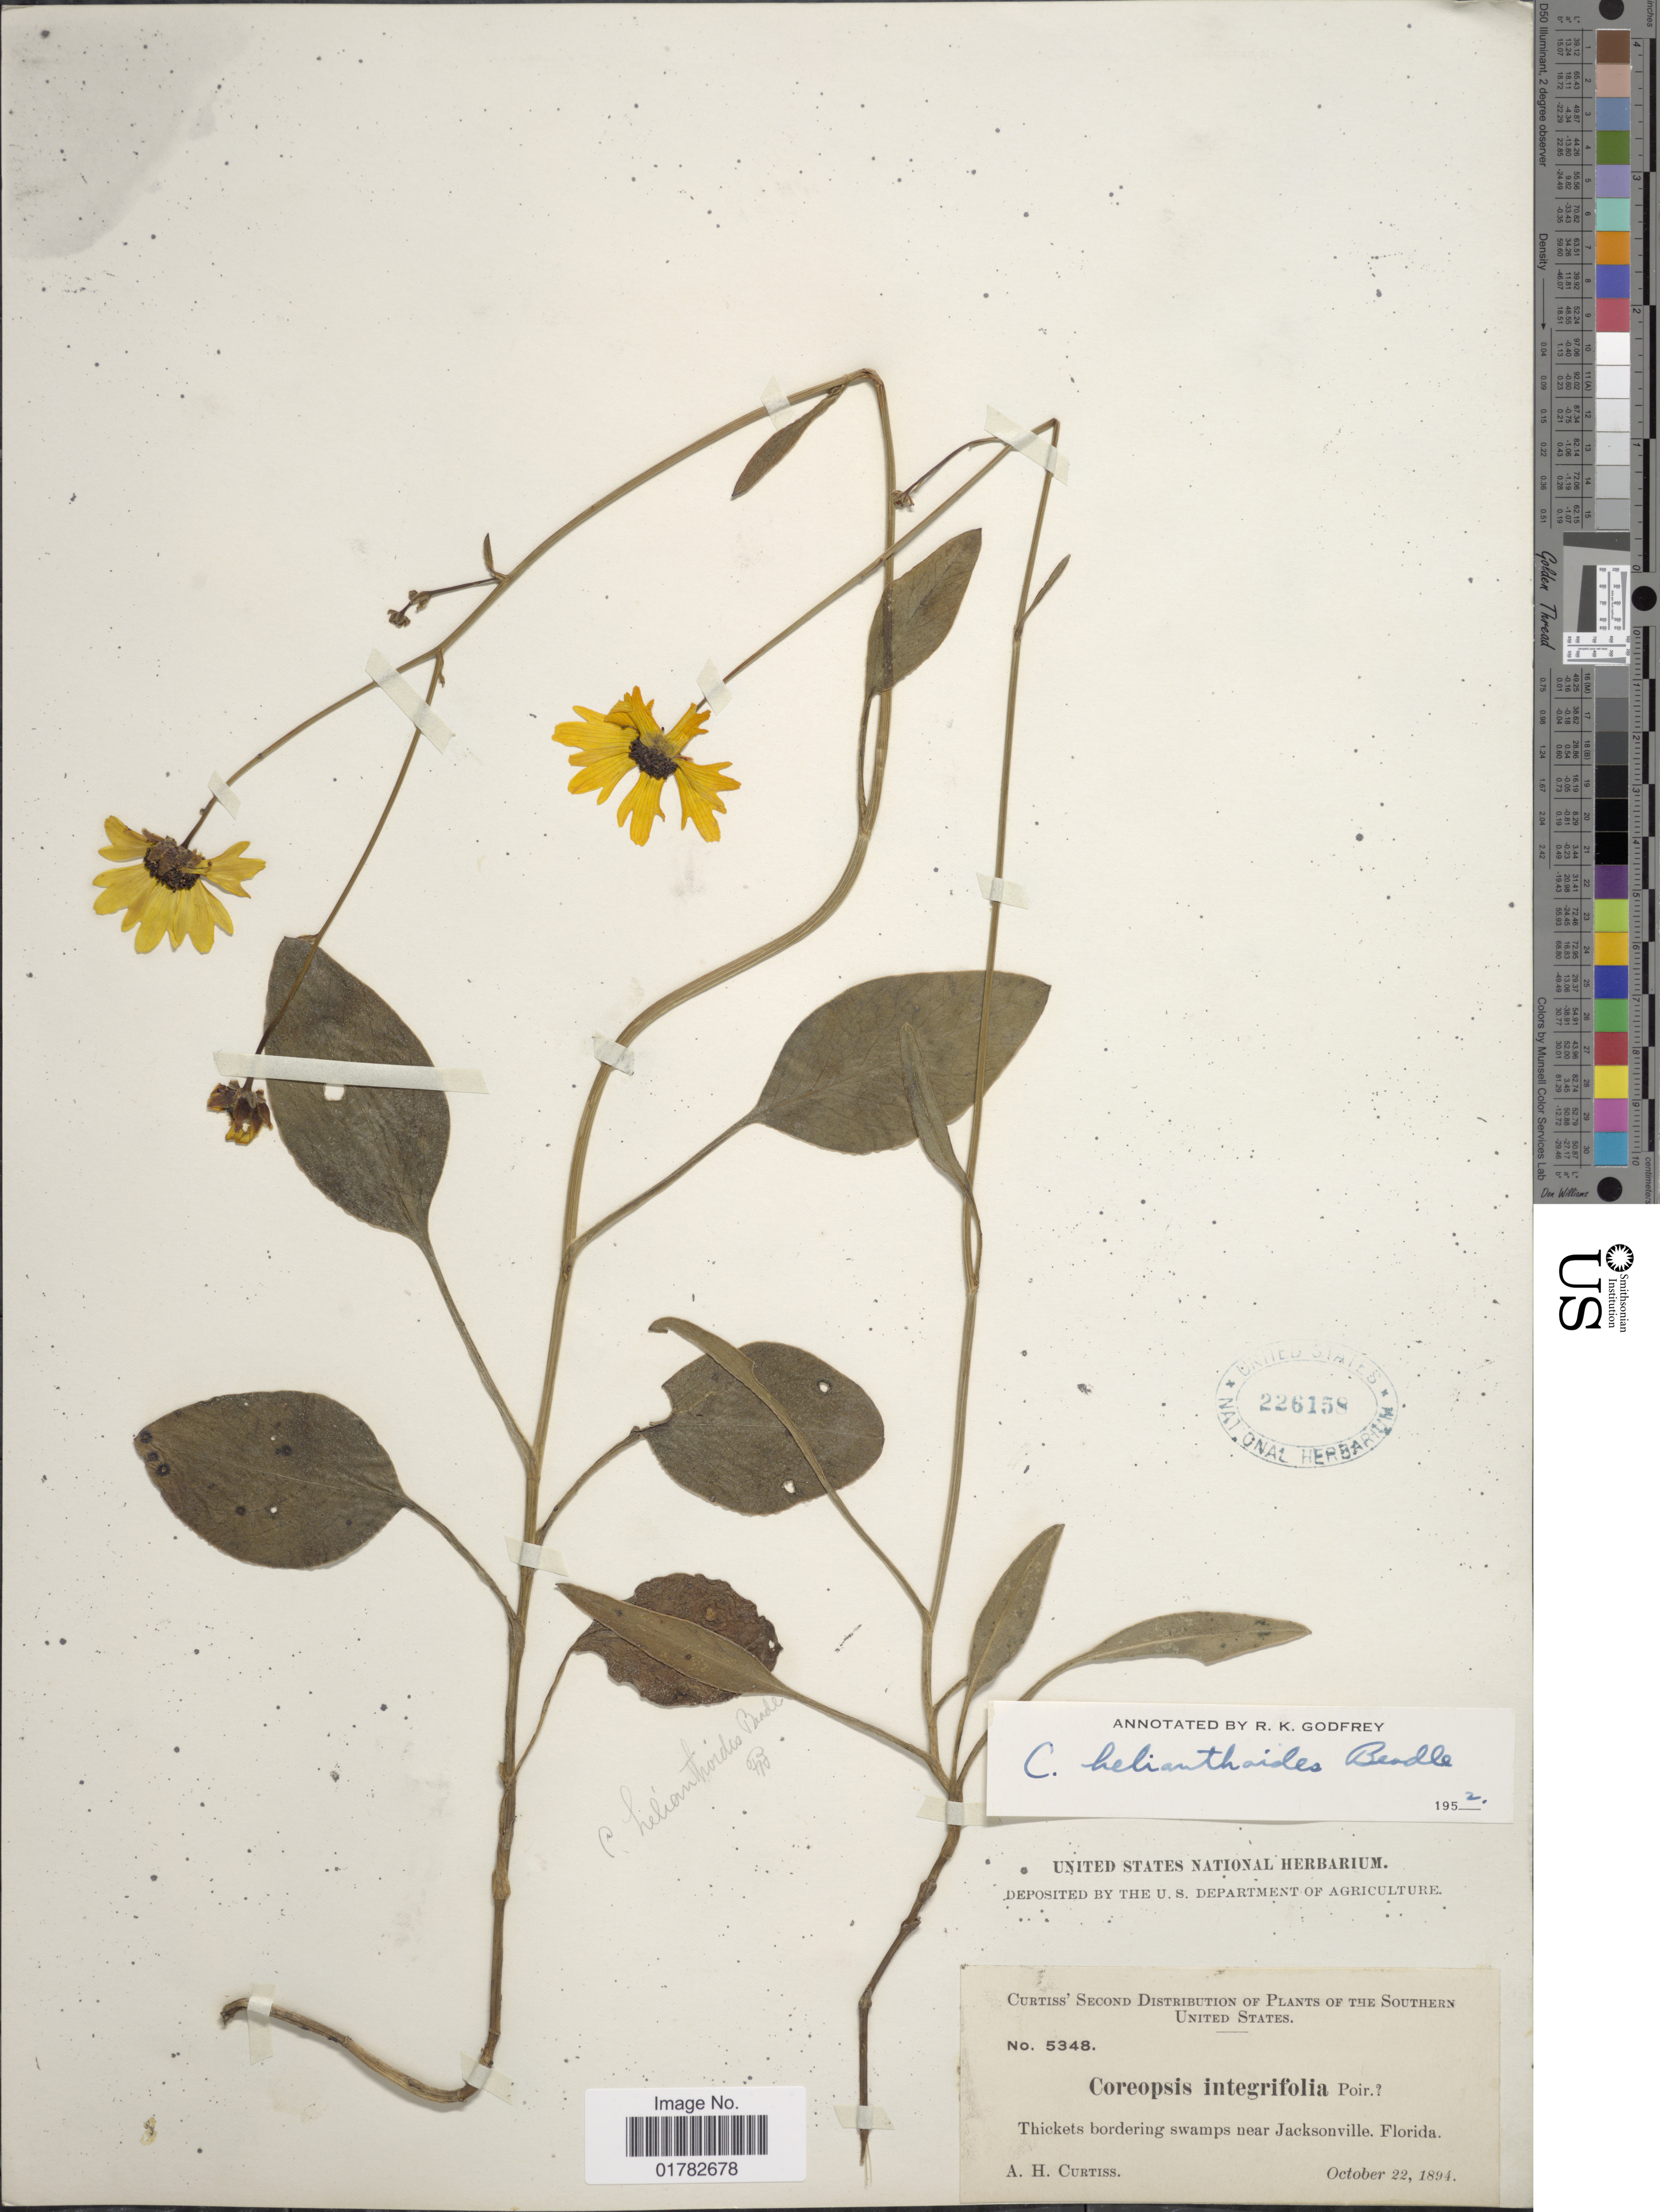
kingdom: Plantae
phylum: Tracheophyta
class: Magnoliopsida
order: Asterales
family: Asteraceae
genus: Coreopsis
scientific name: Coreopsis helianthoides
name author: Beadle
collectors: A. H. Curtiss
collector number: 4348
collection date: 1894-10-22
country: United States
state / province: Florida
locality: Southern United States, thickets bordering swamps near Jacksonville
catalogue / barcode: US 226158